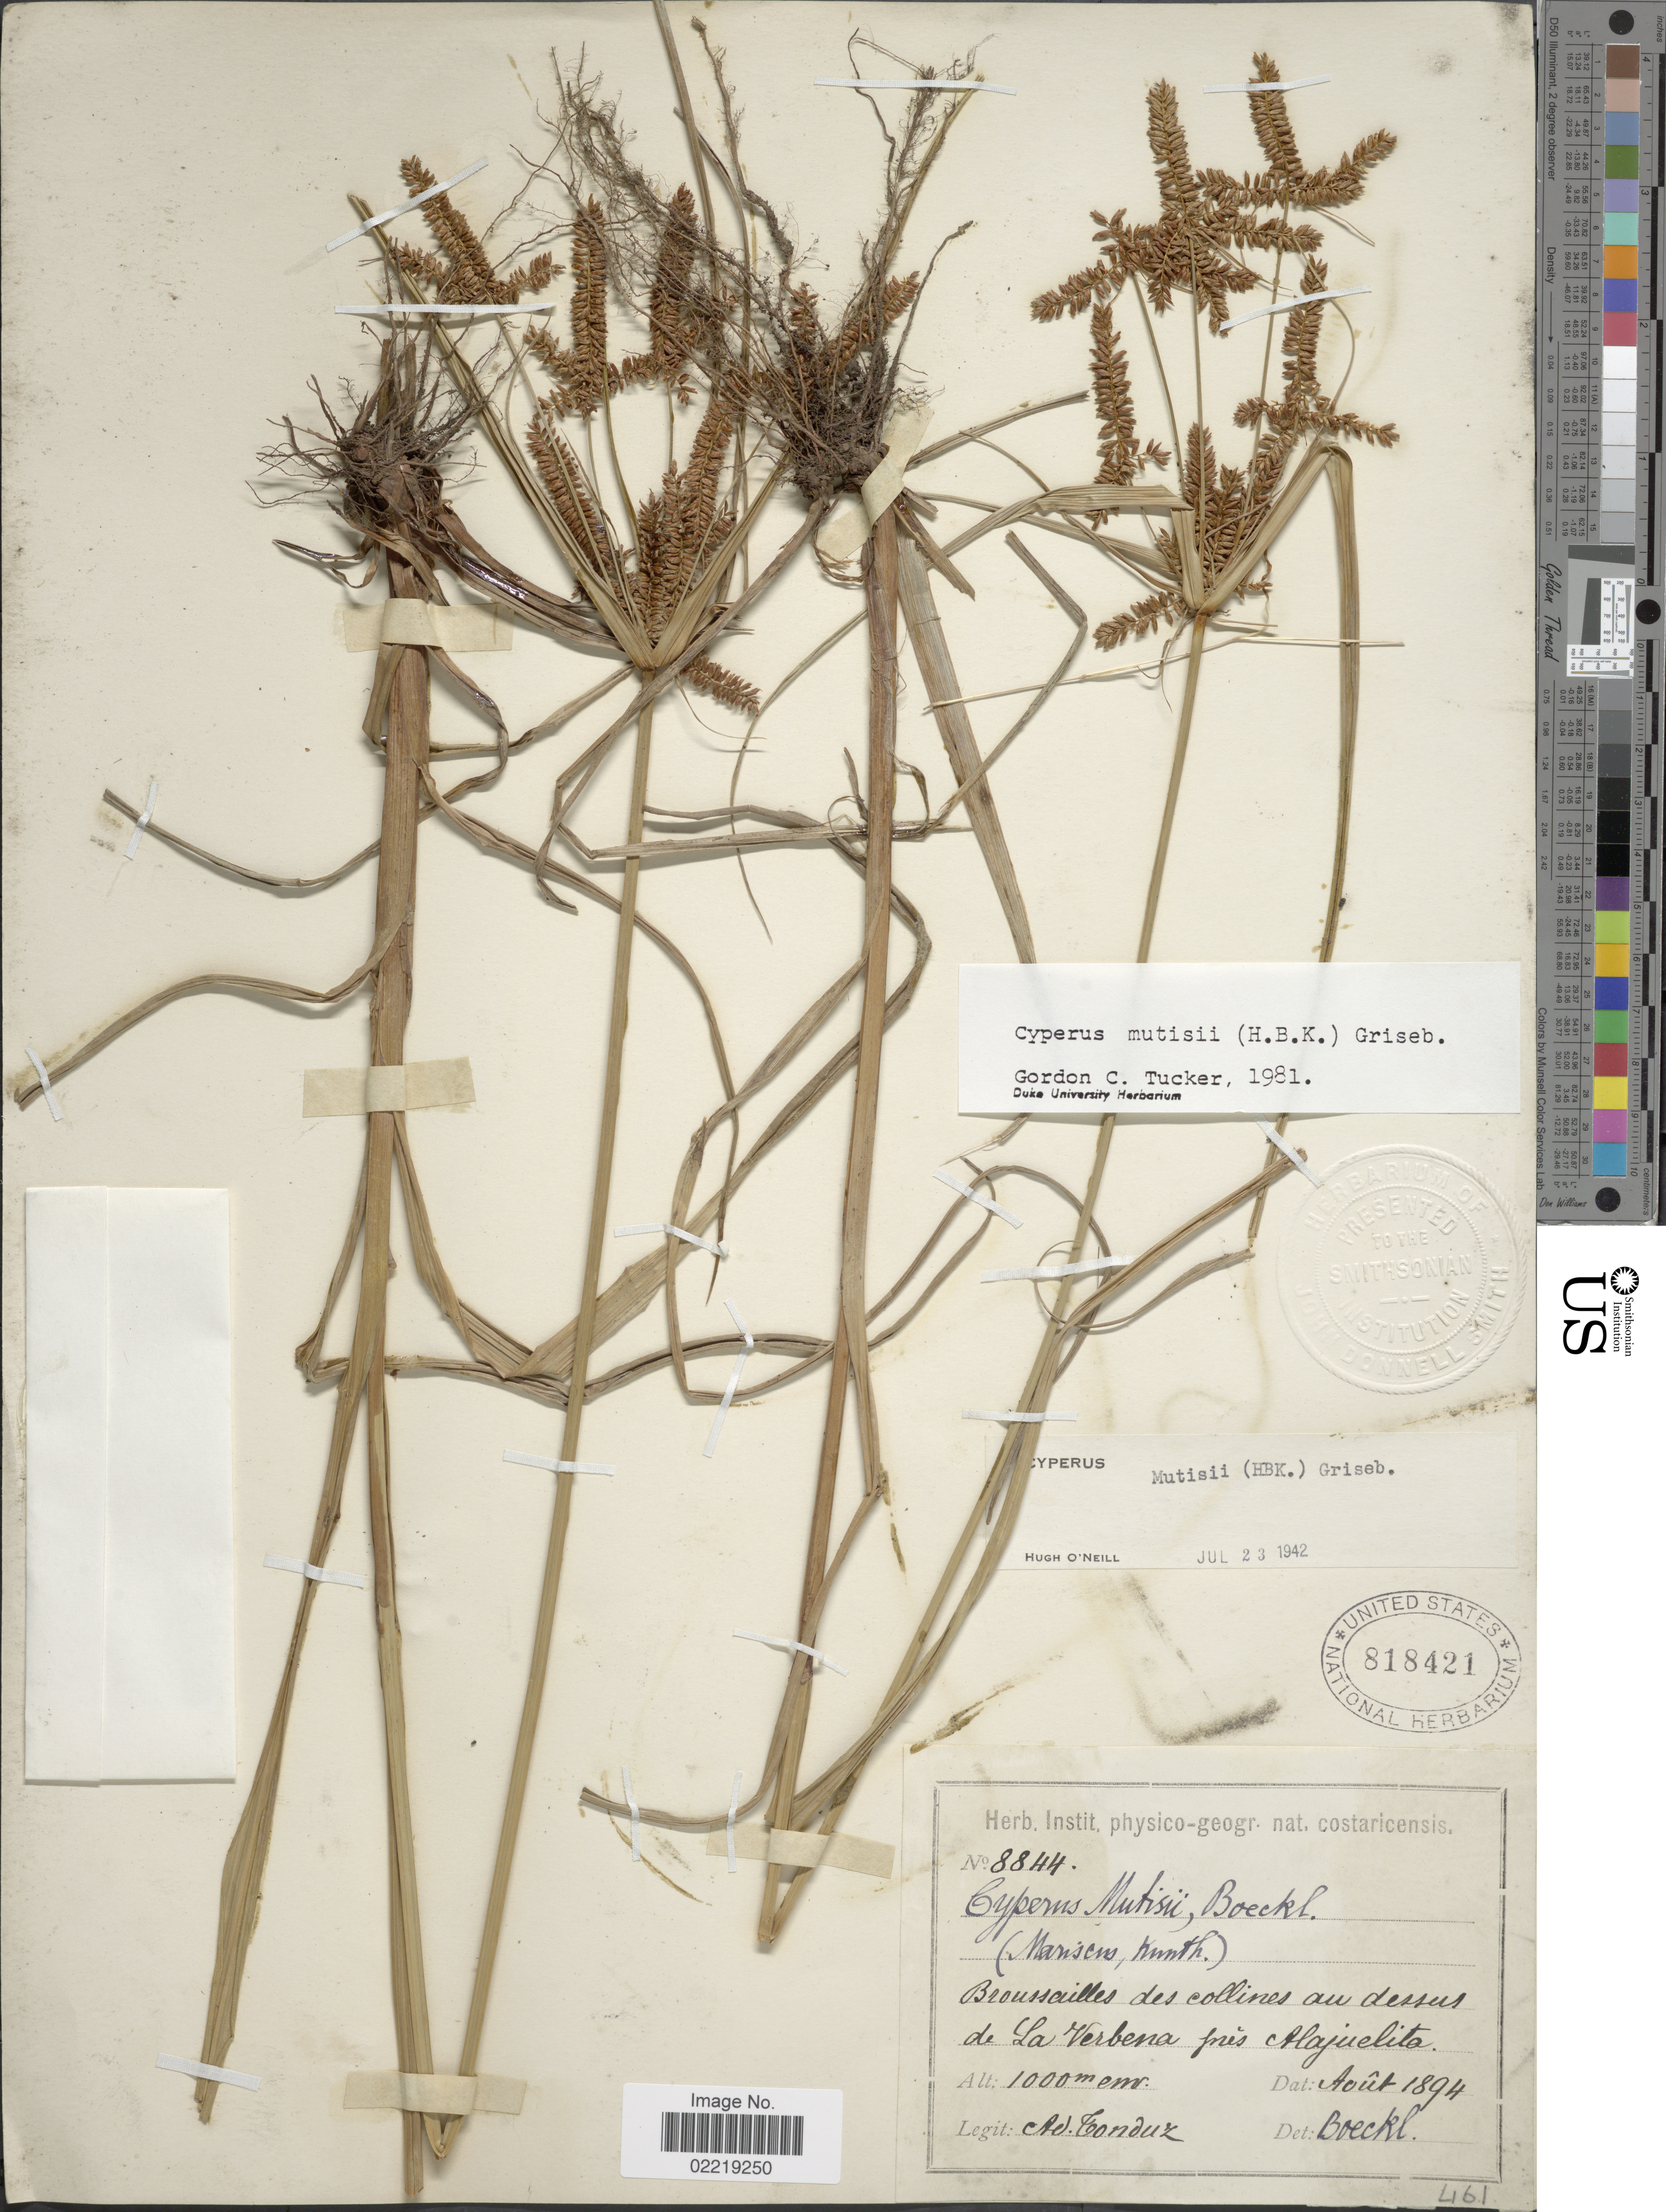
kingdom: Plantae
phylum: Tracheophyta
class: Liliopsida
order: Poales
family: Cyperaceae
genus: Cyperus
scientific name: Cyperus mutisii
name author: (Kunth) Andersson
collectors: A. Tonduz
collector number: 8844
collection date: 1894-08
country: Costa Rica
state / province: Alajuela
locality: Broussailes des collines au dessus de La Verbena pres Alajuelita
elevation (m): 1000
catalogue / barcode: US 818421